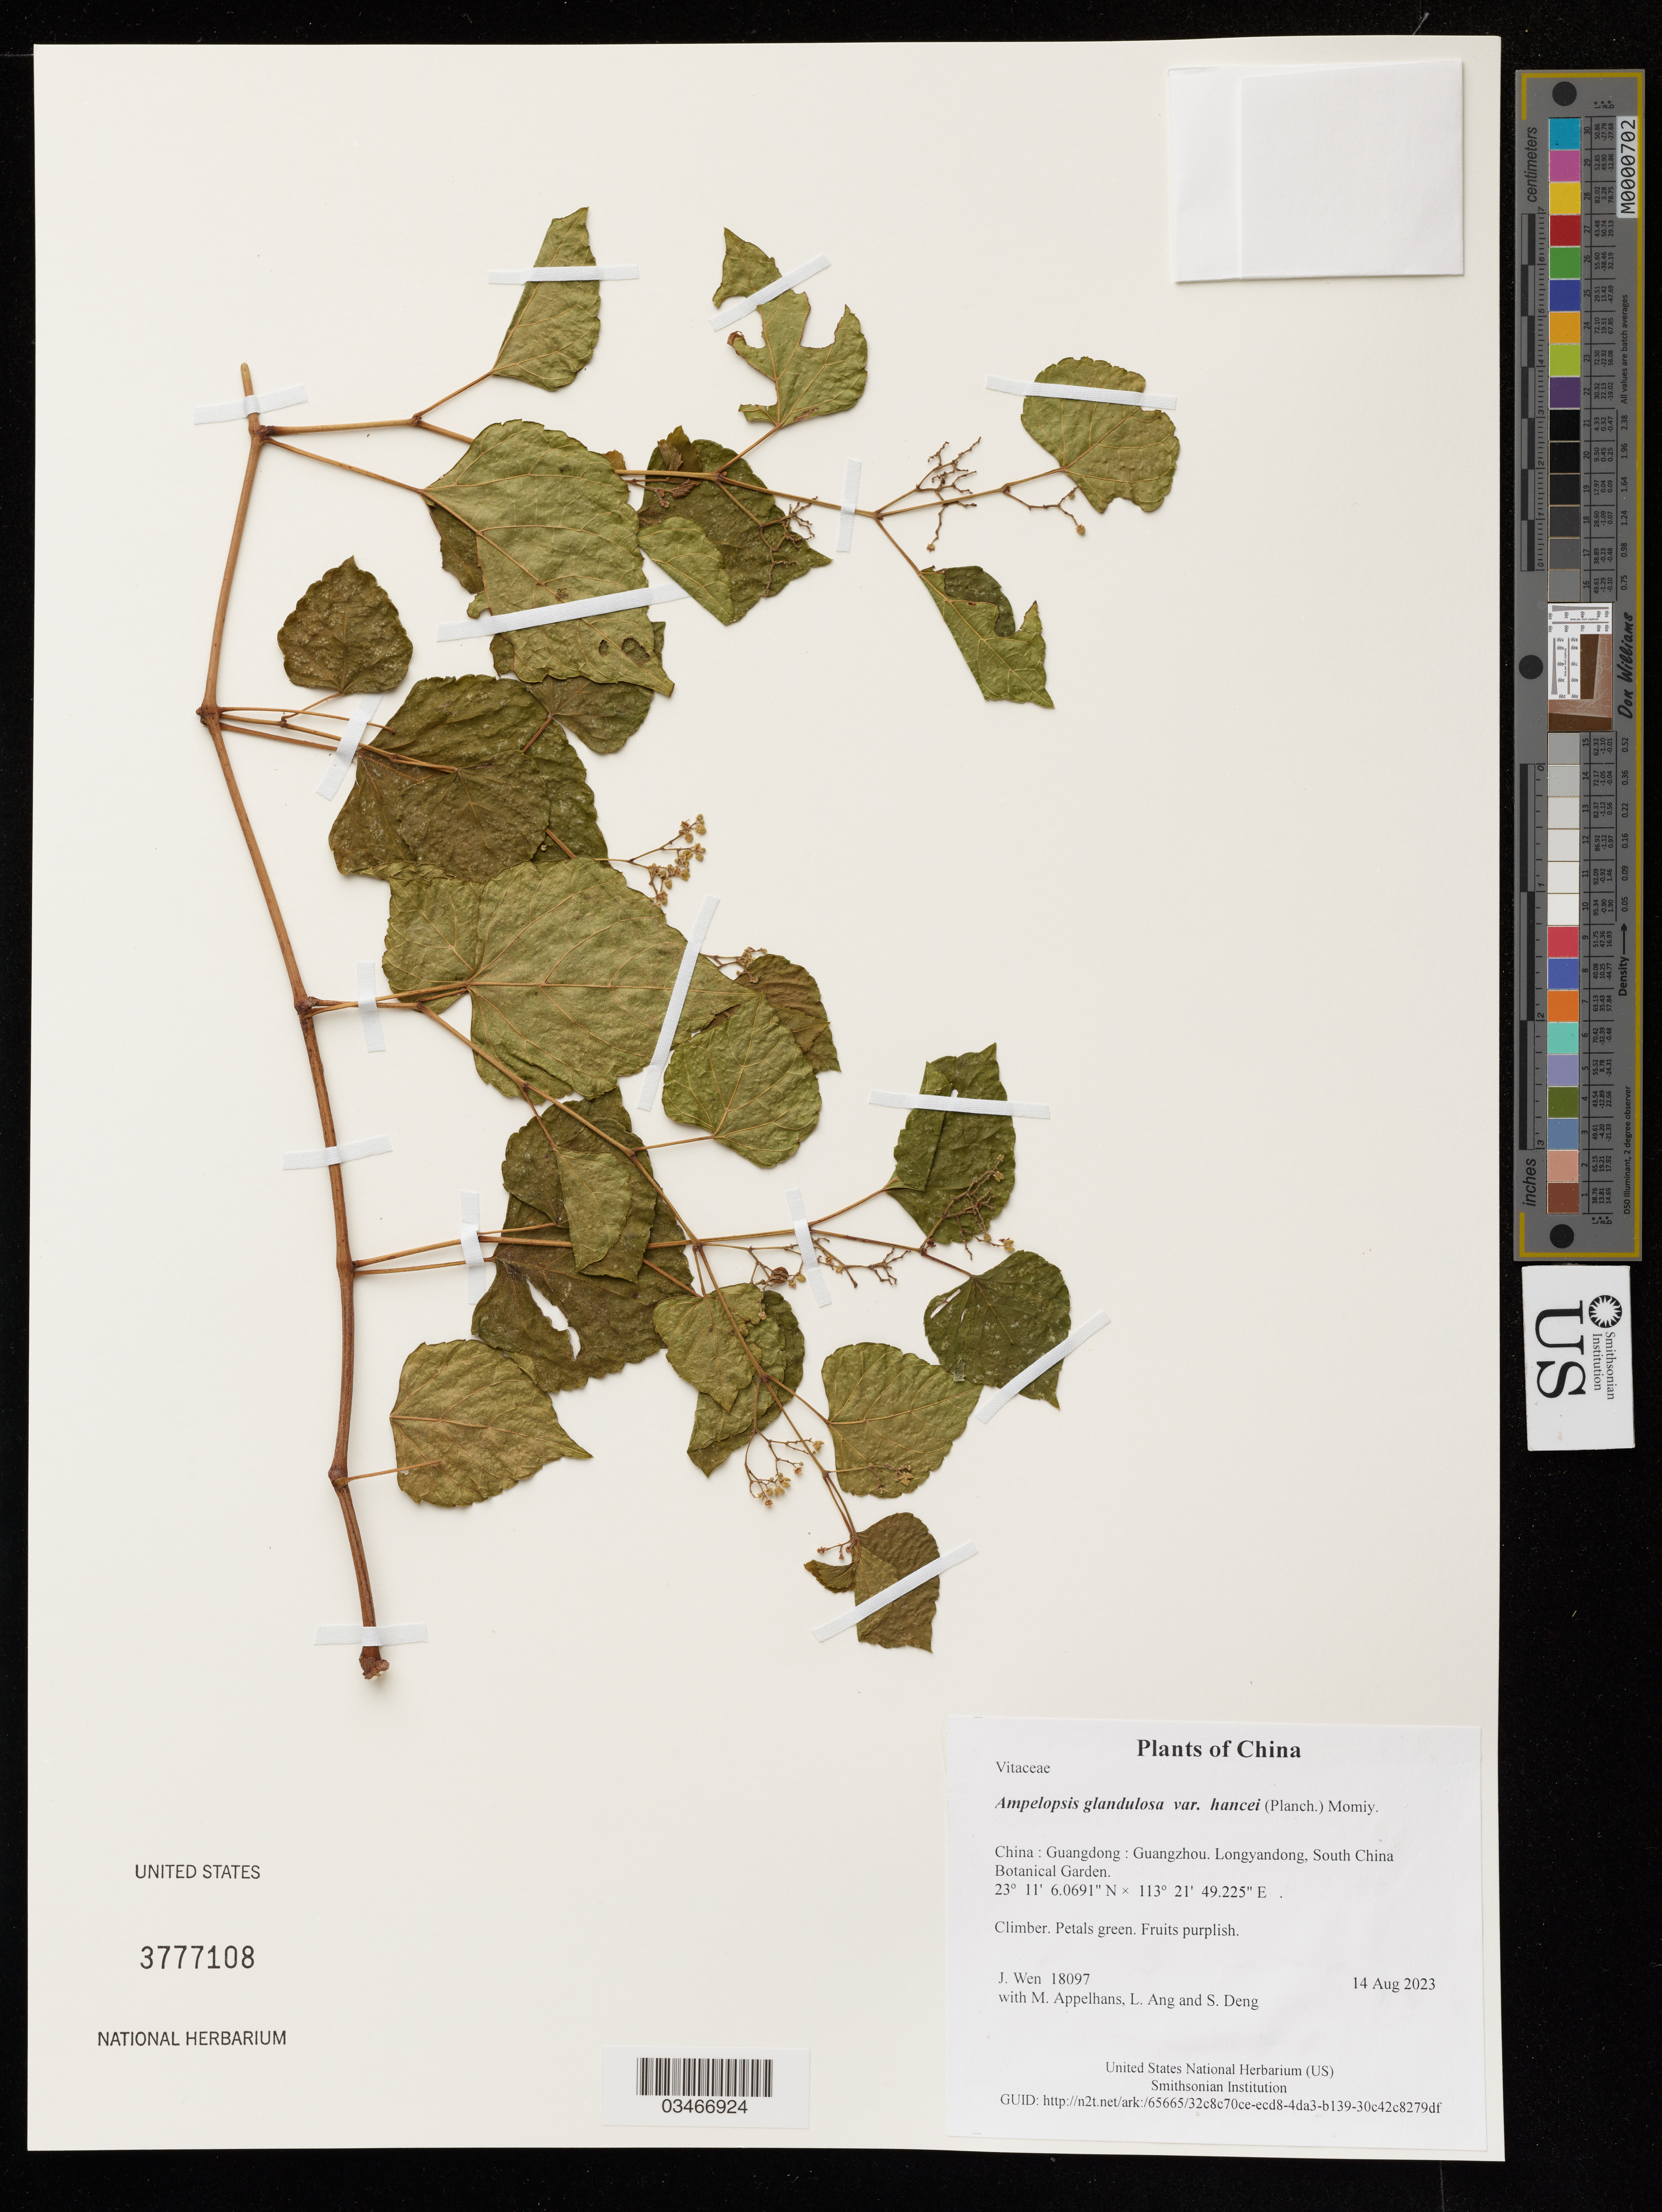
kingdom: Plantae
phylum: Tracheophyta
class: Magnoliopsida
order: Vitales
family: Vitaceae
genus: Ampelopsis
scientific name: Ampelopsis glandulosa var. hancei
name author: (Planch.) Momiy.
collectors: J. Wen, M. Appelhans, L. Ang & S. Deng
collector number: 18097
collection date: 2023-08-14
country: China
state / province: Guangdong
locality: Guangzhou. Longyandong, South China Botanical Garden.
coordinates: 23.18501919 N, 113.3636735 E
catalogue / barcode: US 3777108